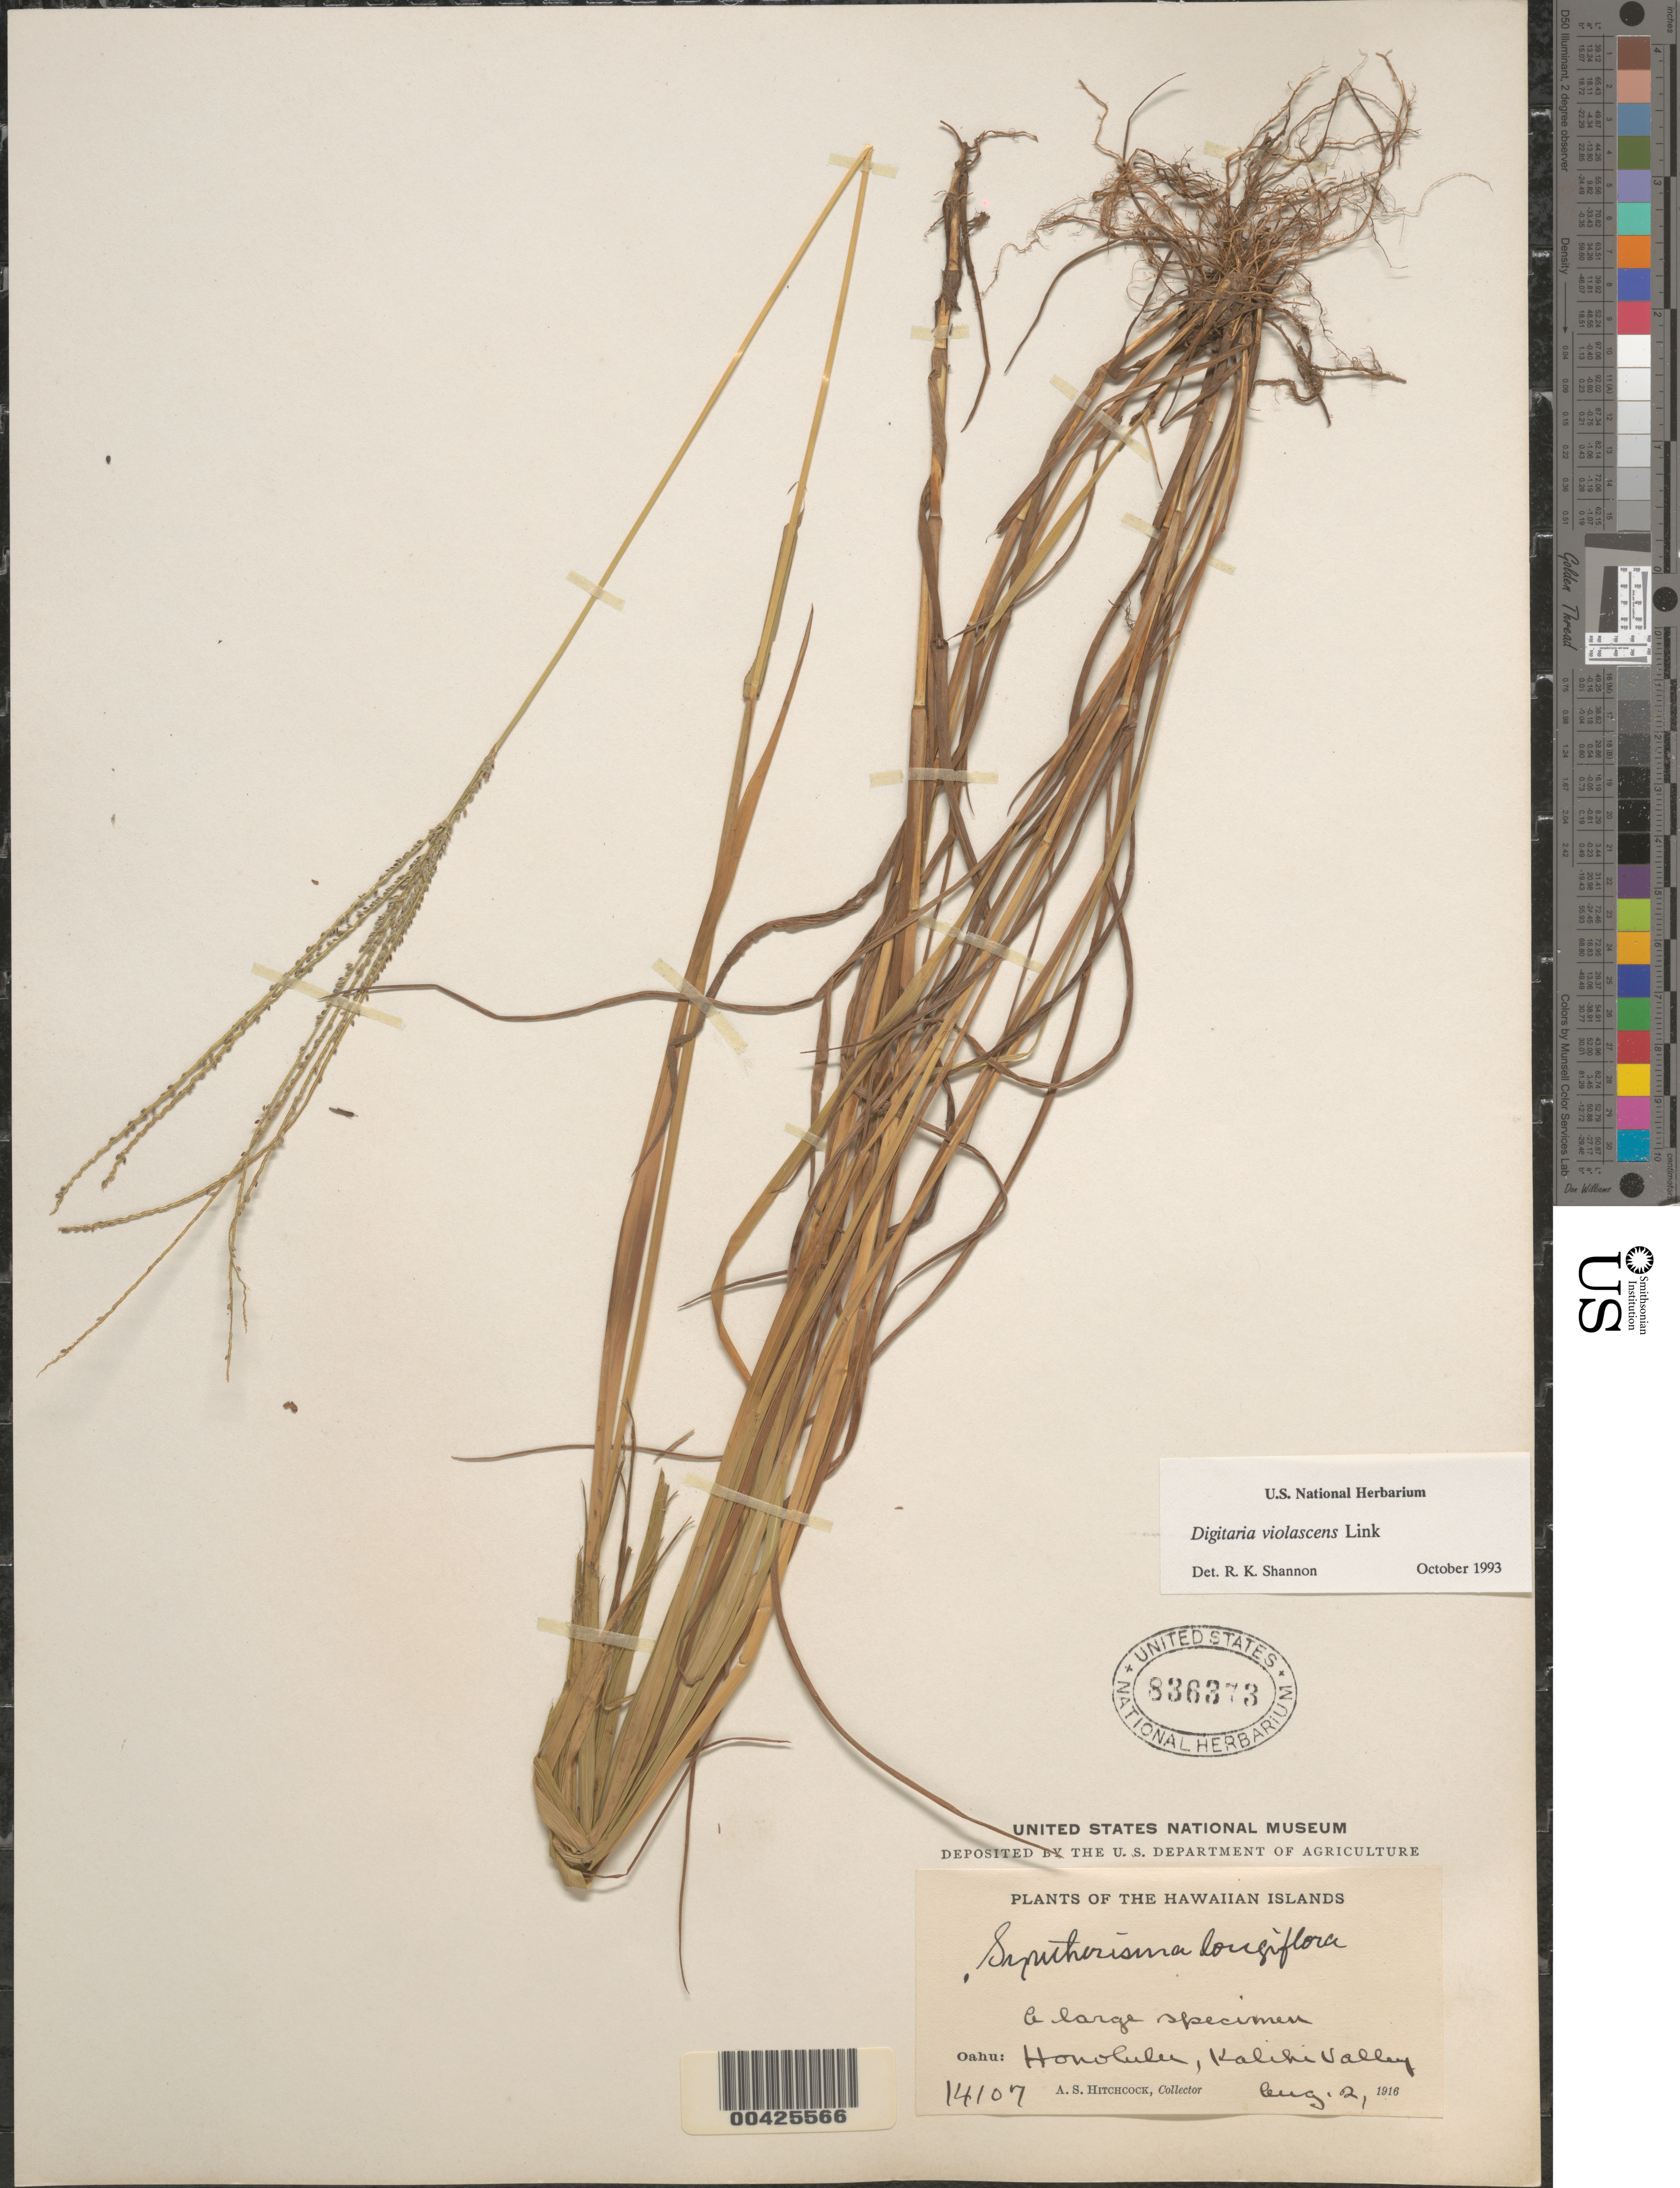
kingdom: Plantae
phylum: Tracheophyta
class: Liliopsida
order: Poales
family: Poaceae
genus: Digitaria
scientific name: Digitaria violascens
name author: Link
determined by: Shannon, R. K., (UNITED STATES)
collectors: A. S. Hitchcock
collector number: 14107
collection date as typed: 2 Aug 1916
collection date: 1916-08-02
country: United States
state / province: Hawaii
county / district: Honolulu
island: Oahu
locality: Honolulu, Kalihi Valley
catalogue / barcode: US 836373